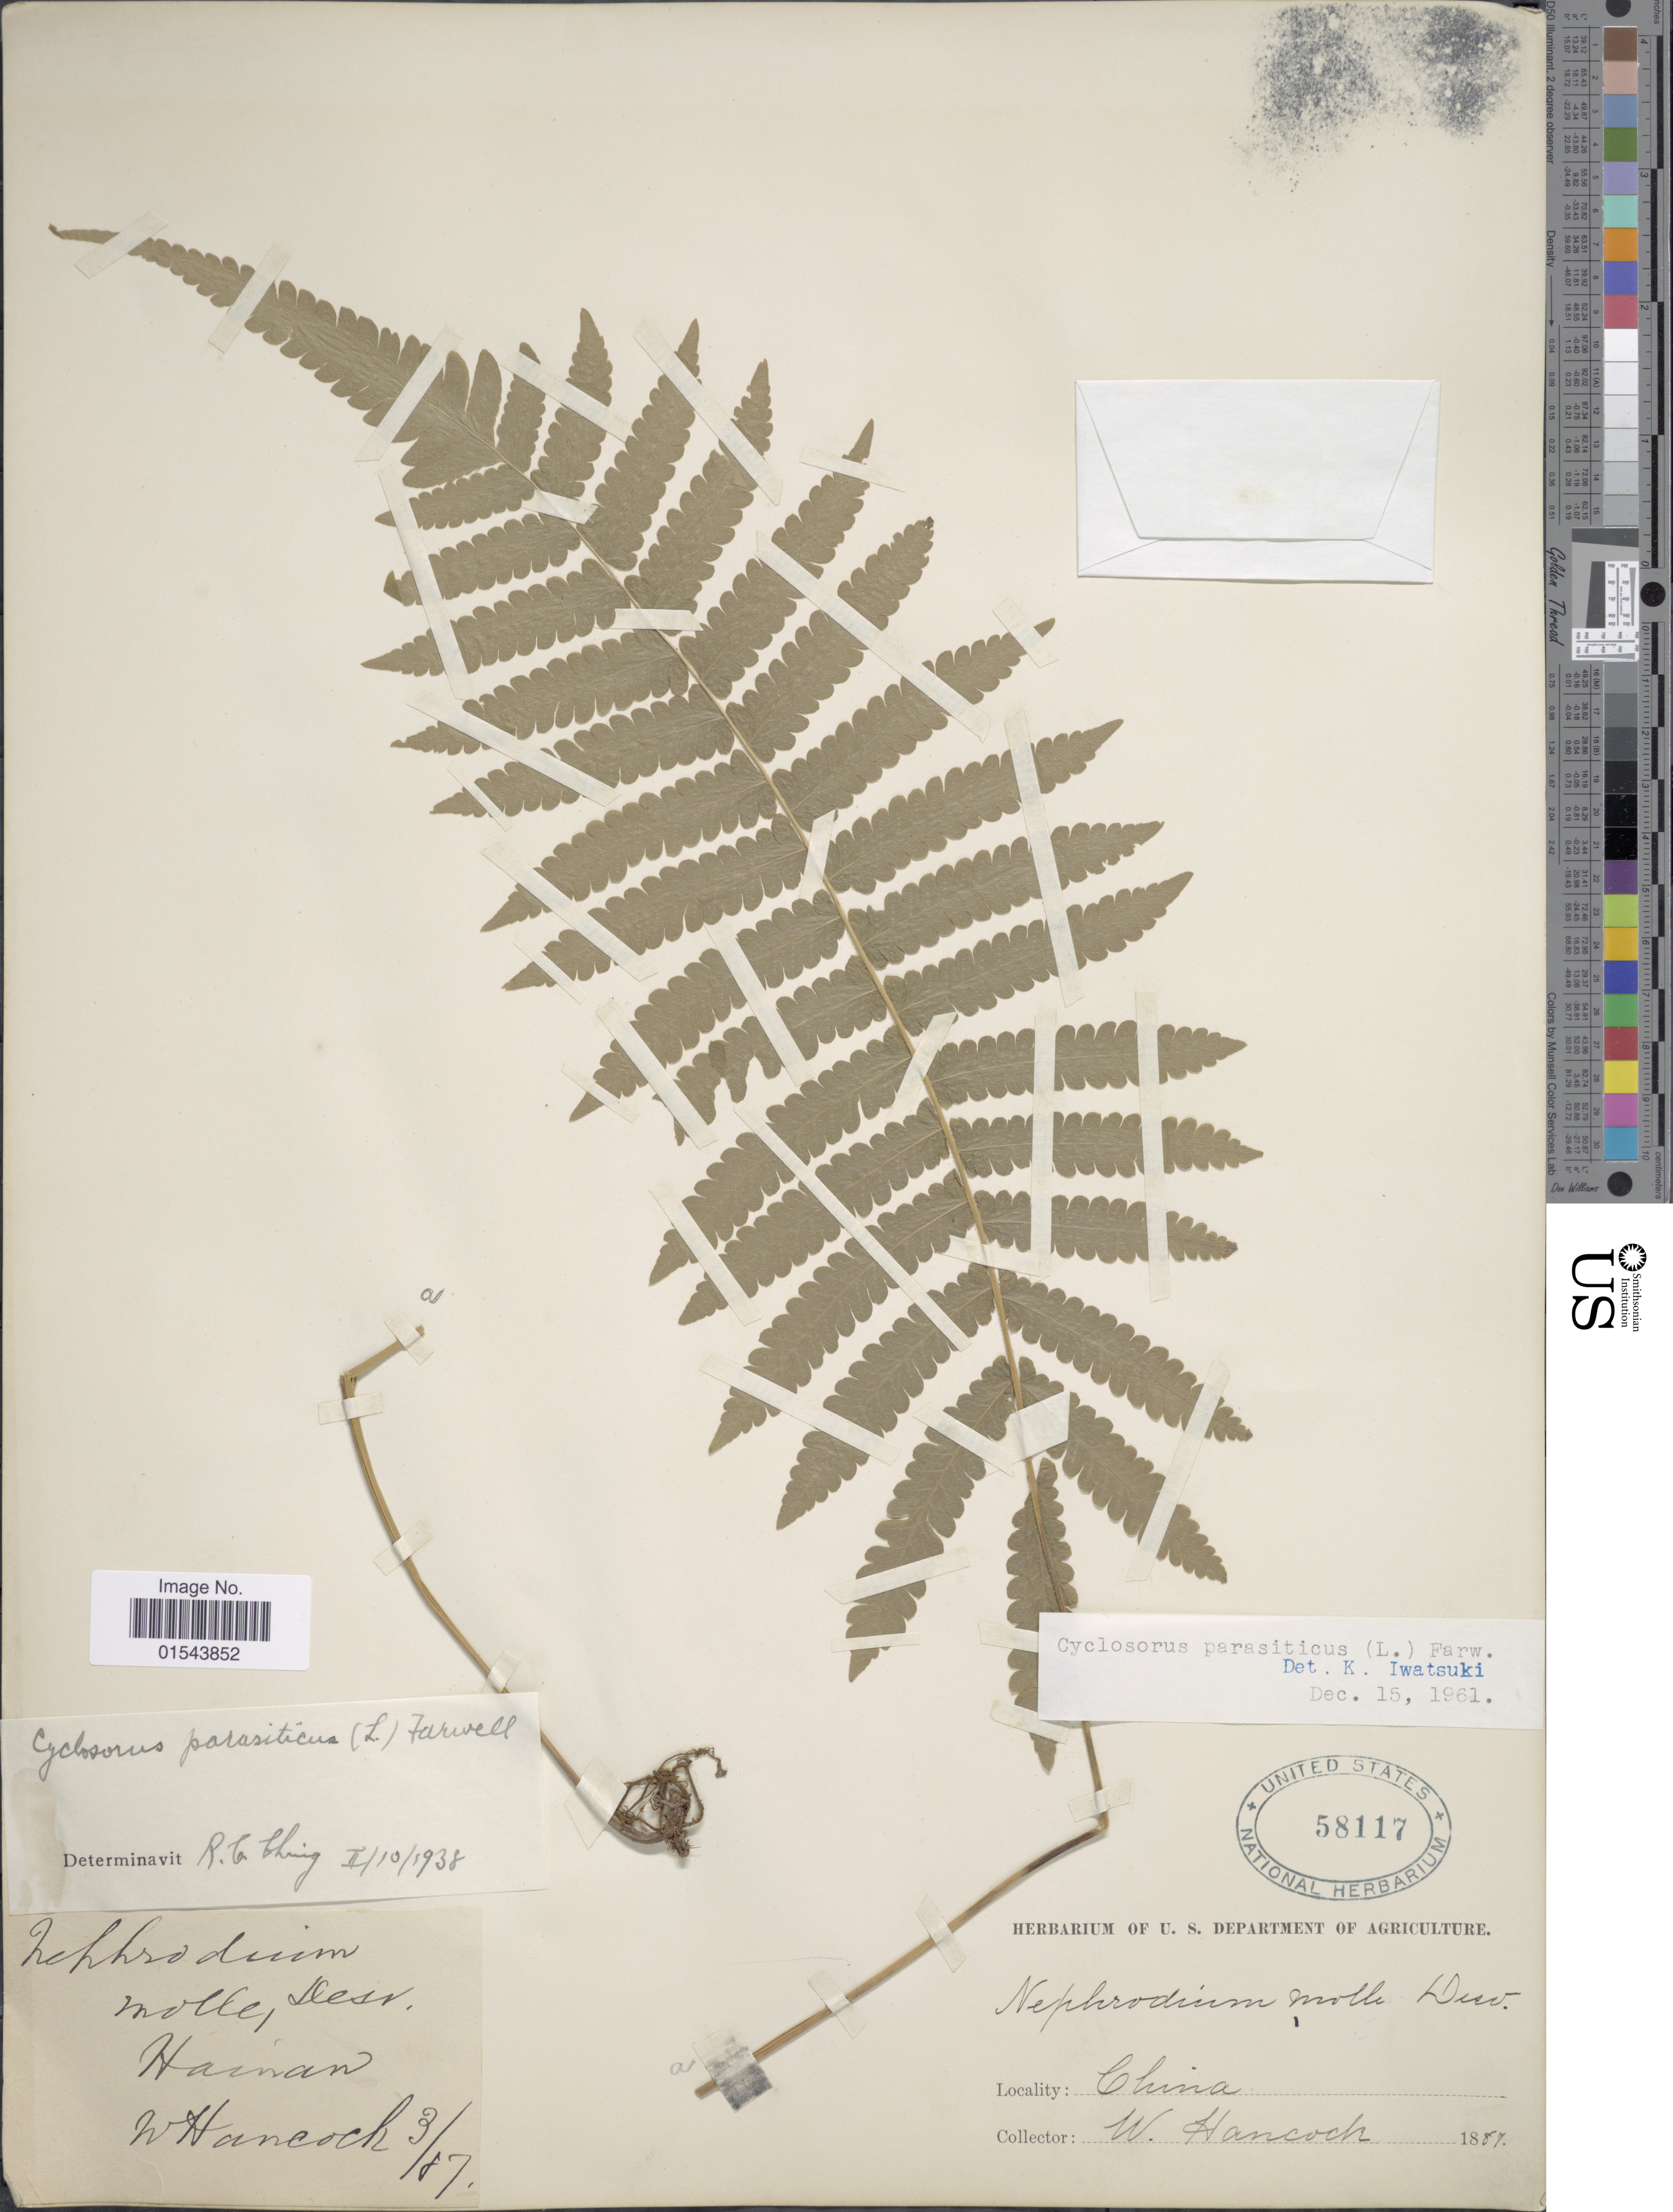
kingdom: Plantae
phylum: Tracheophyta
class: Polypodiopsida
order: Polypodiales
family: Thelypteridaceae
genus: Christella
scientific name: Christella parasitica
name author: (L.) H. Lév.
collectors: W. Hancock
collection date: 1887-03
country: China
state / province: Hainan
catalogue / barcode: US 58117